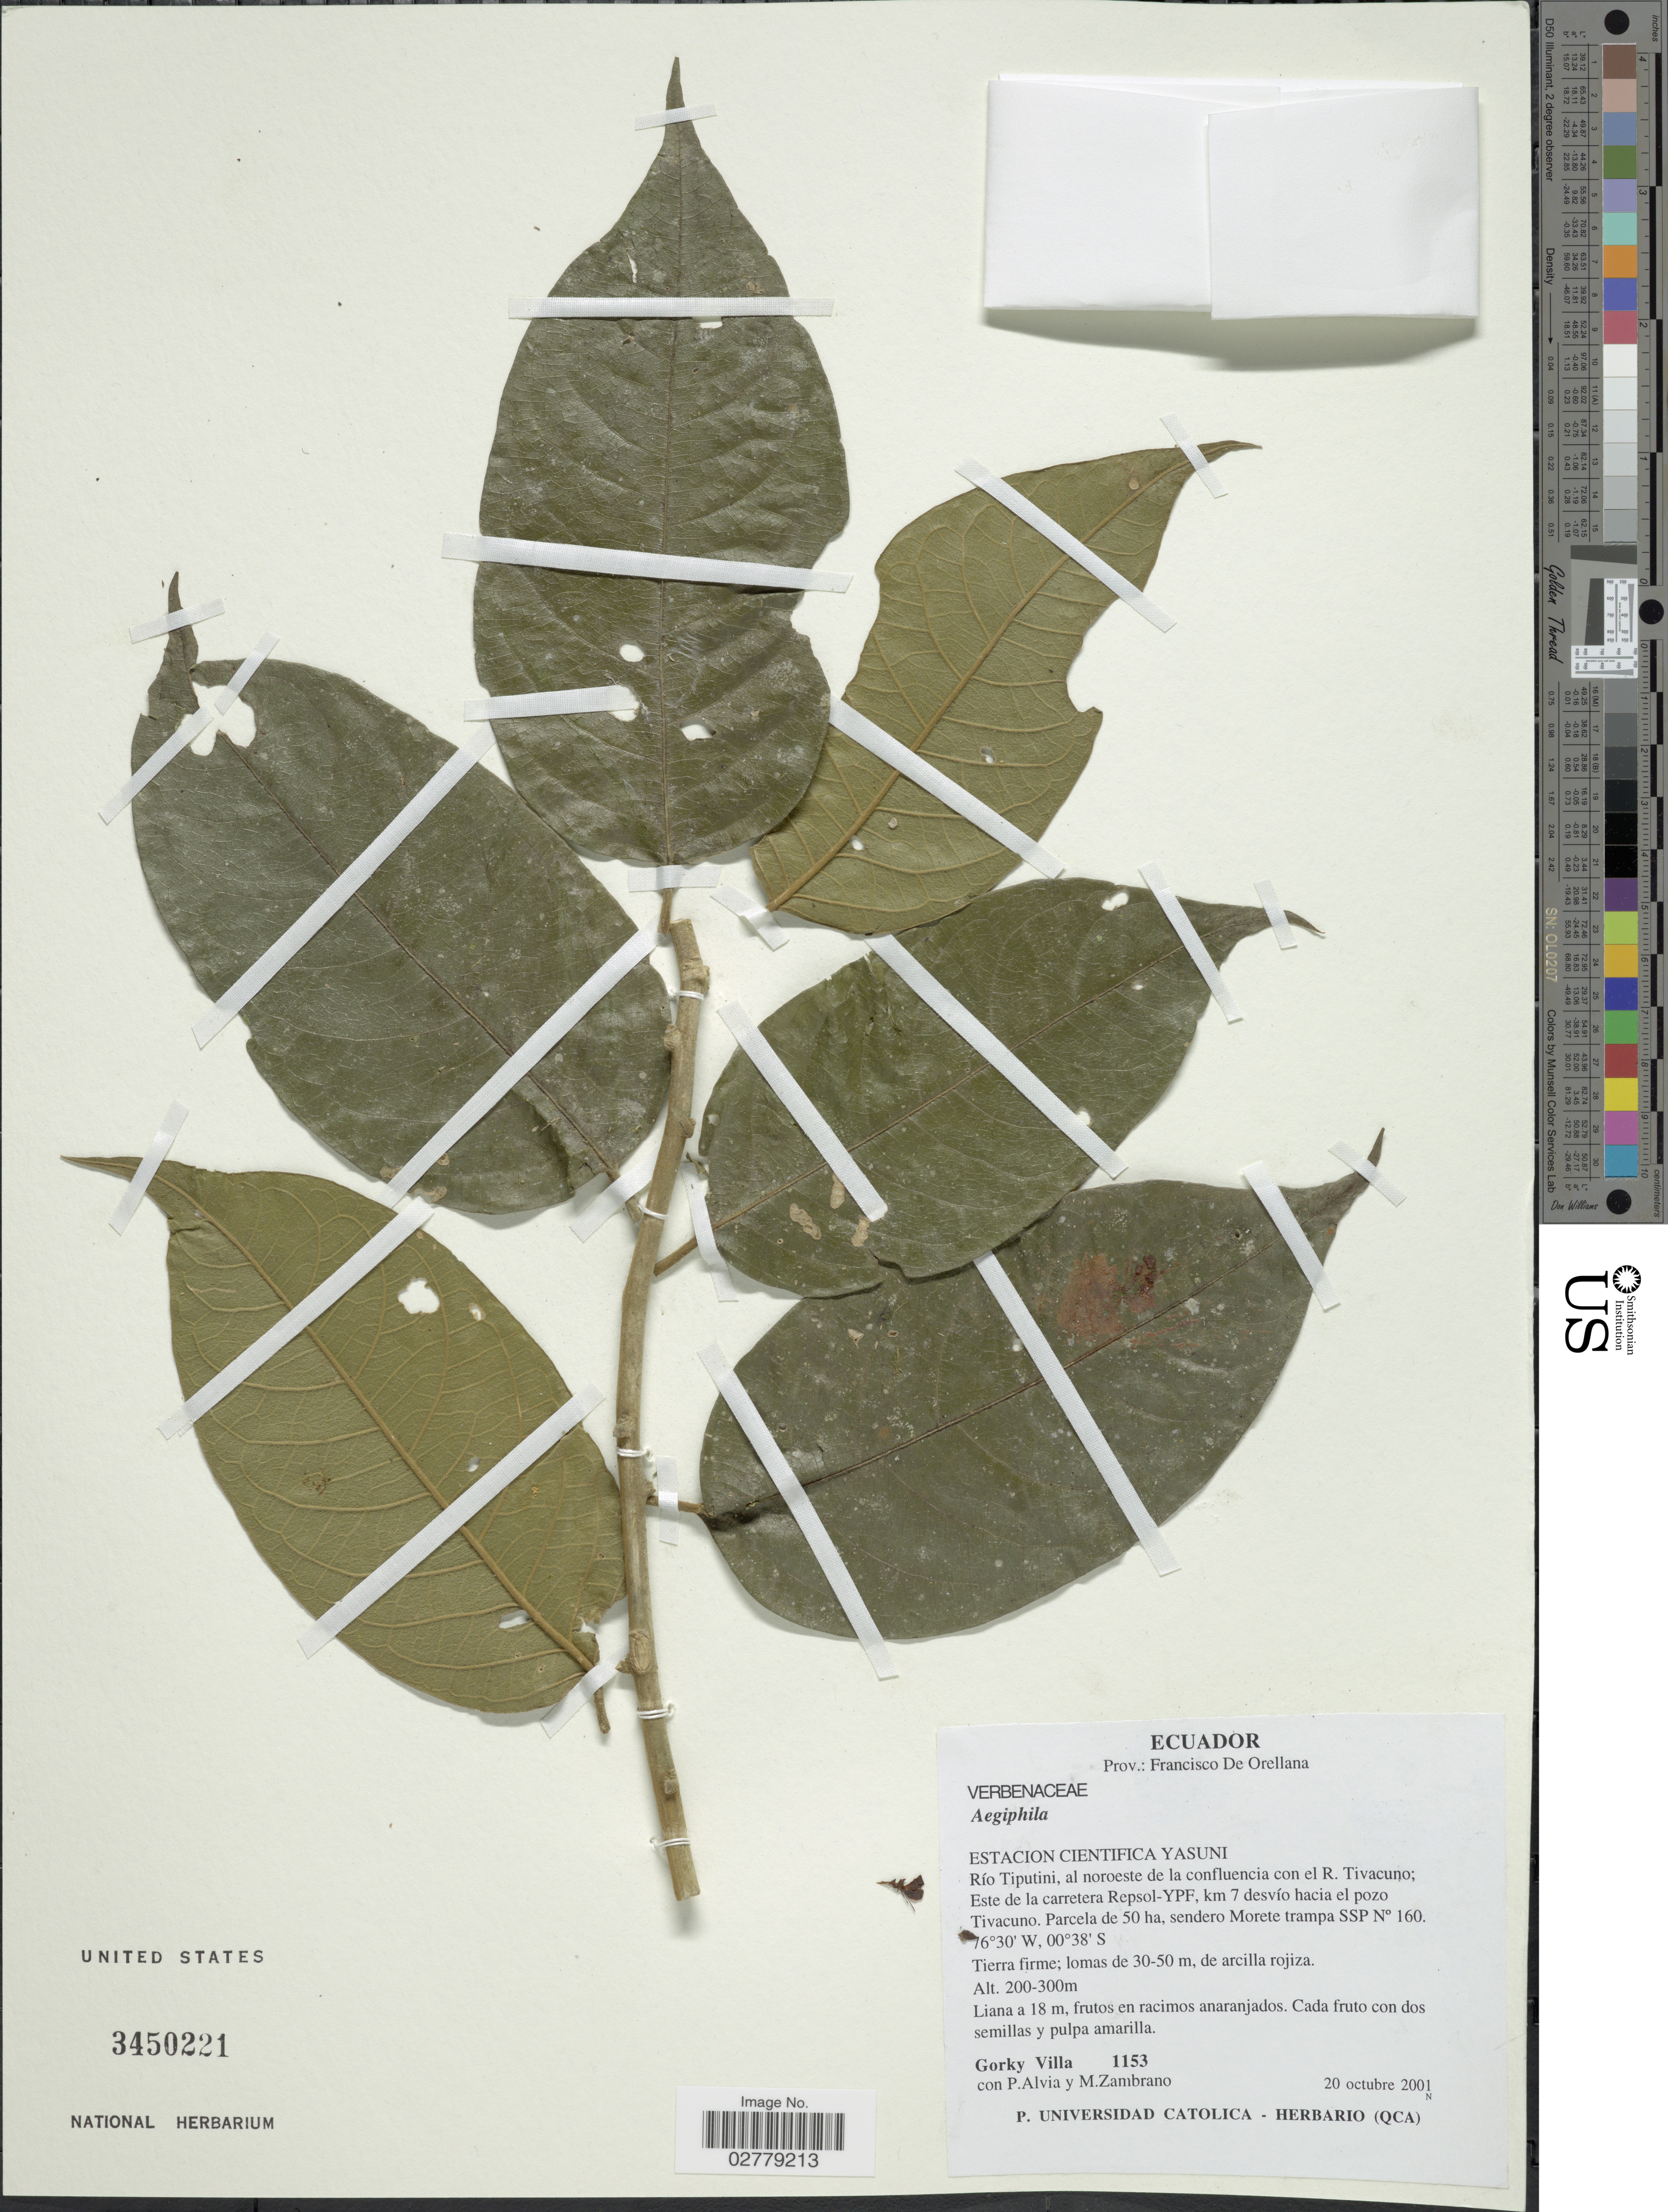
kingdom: Plantae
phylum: Tracheophyta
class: Magnoliopsida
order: Lamiales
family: Lamiaceae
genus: Aegiphila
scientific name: Aegiphila sp.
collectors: G. Villa, P. Alvia & M. Zambrano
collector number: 1153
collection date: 2001-10-20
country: Ecuador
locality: Prov.: Francisco De Orellana. Estacion cientifica Yasuni. Río Tiputini, al noroeste de la confluencia con el R. Tivacuno; Este de la carretera Repsol-YPF, km 7 desvío hacia el pozo Tivacuno. Parcela de 50 ha, sendero Morete trampa SSP N° 160.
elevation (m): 200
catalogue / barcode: US 3450221